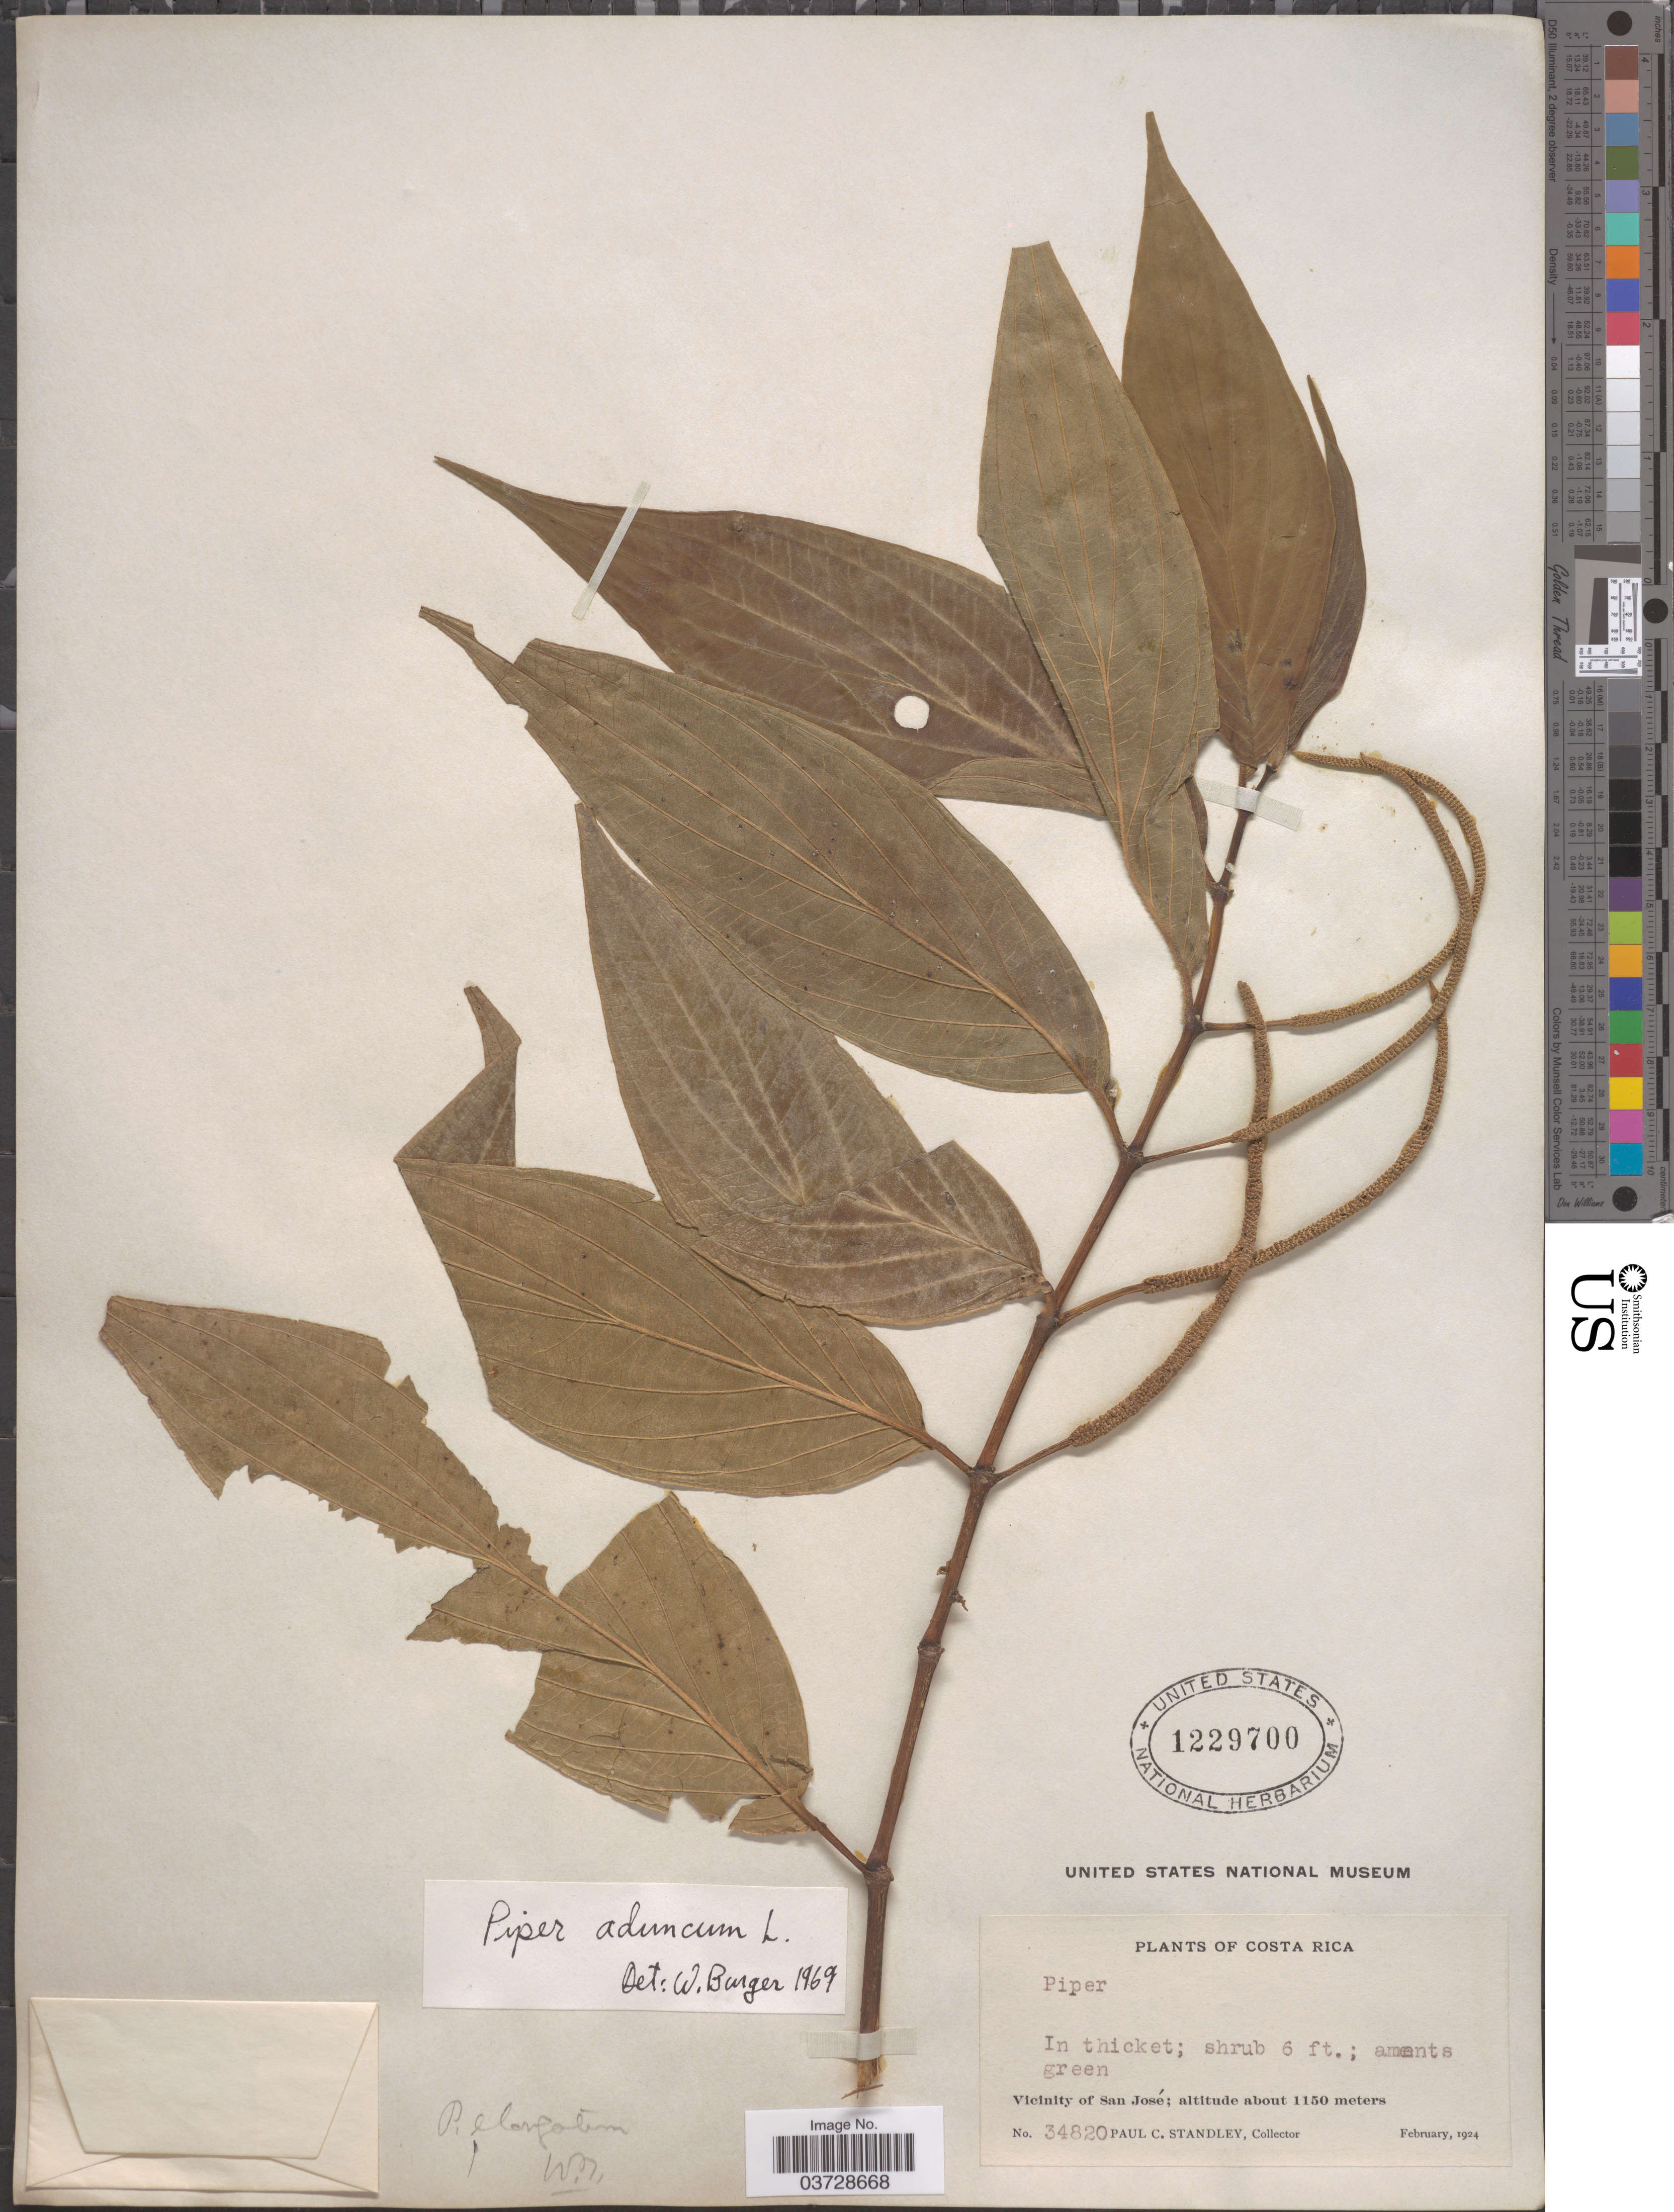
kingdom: Plantae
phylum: Tracheophyta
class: Magnoliopsida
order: Piperales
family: Piperaceae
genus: Piper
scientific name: Piper aduncum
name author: L.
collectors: P. C. Standley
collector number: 34820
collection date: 1924-02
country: Costa Rica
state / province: San José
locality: Vicinity of San José.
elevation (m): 1150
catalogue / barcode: US 1229700